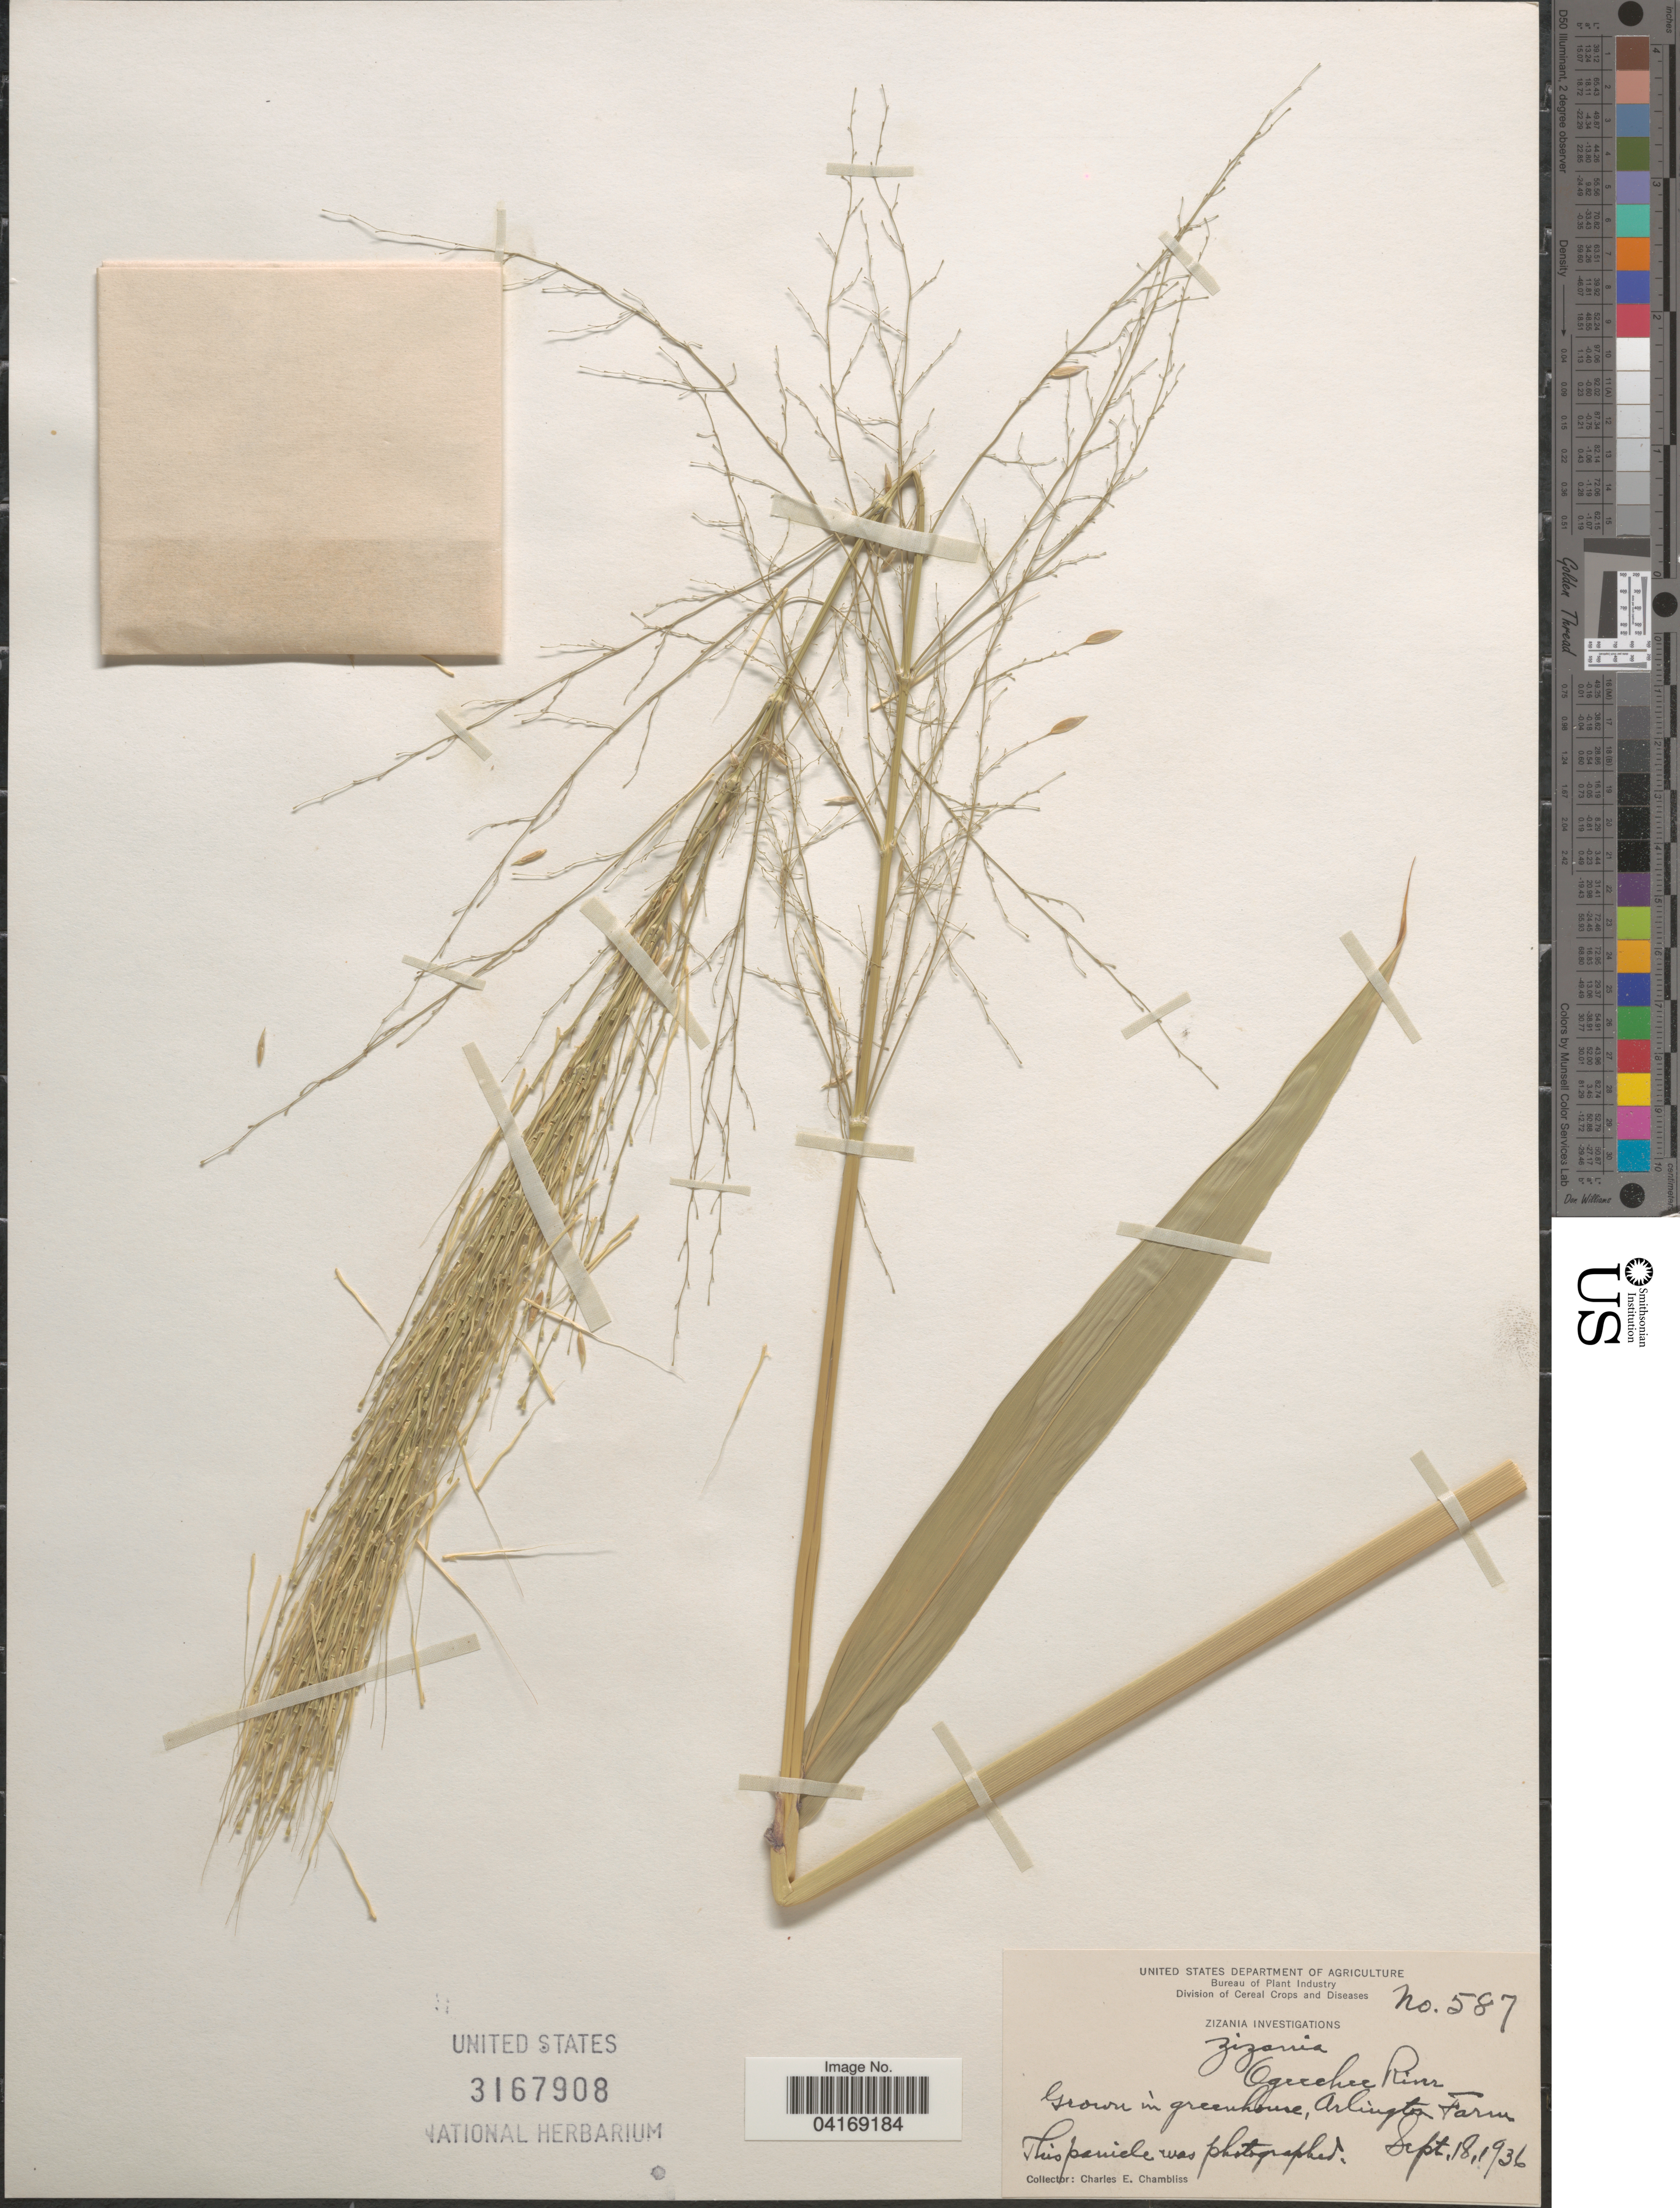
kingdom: Plantae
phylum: Tracheophyta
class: Liliopsida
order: Poales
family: Poaceae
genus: Zizania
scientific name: Zizania sp.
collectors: C. Chambliss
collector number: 587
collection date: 1936-09-18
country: United States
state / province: Virginia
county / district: Arlington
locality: In greenhouse, Arlington Farm.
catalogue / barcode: US 3167908